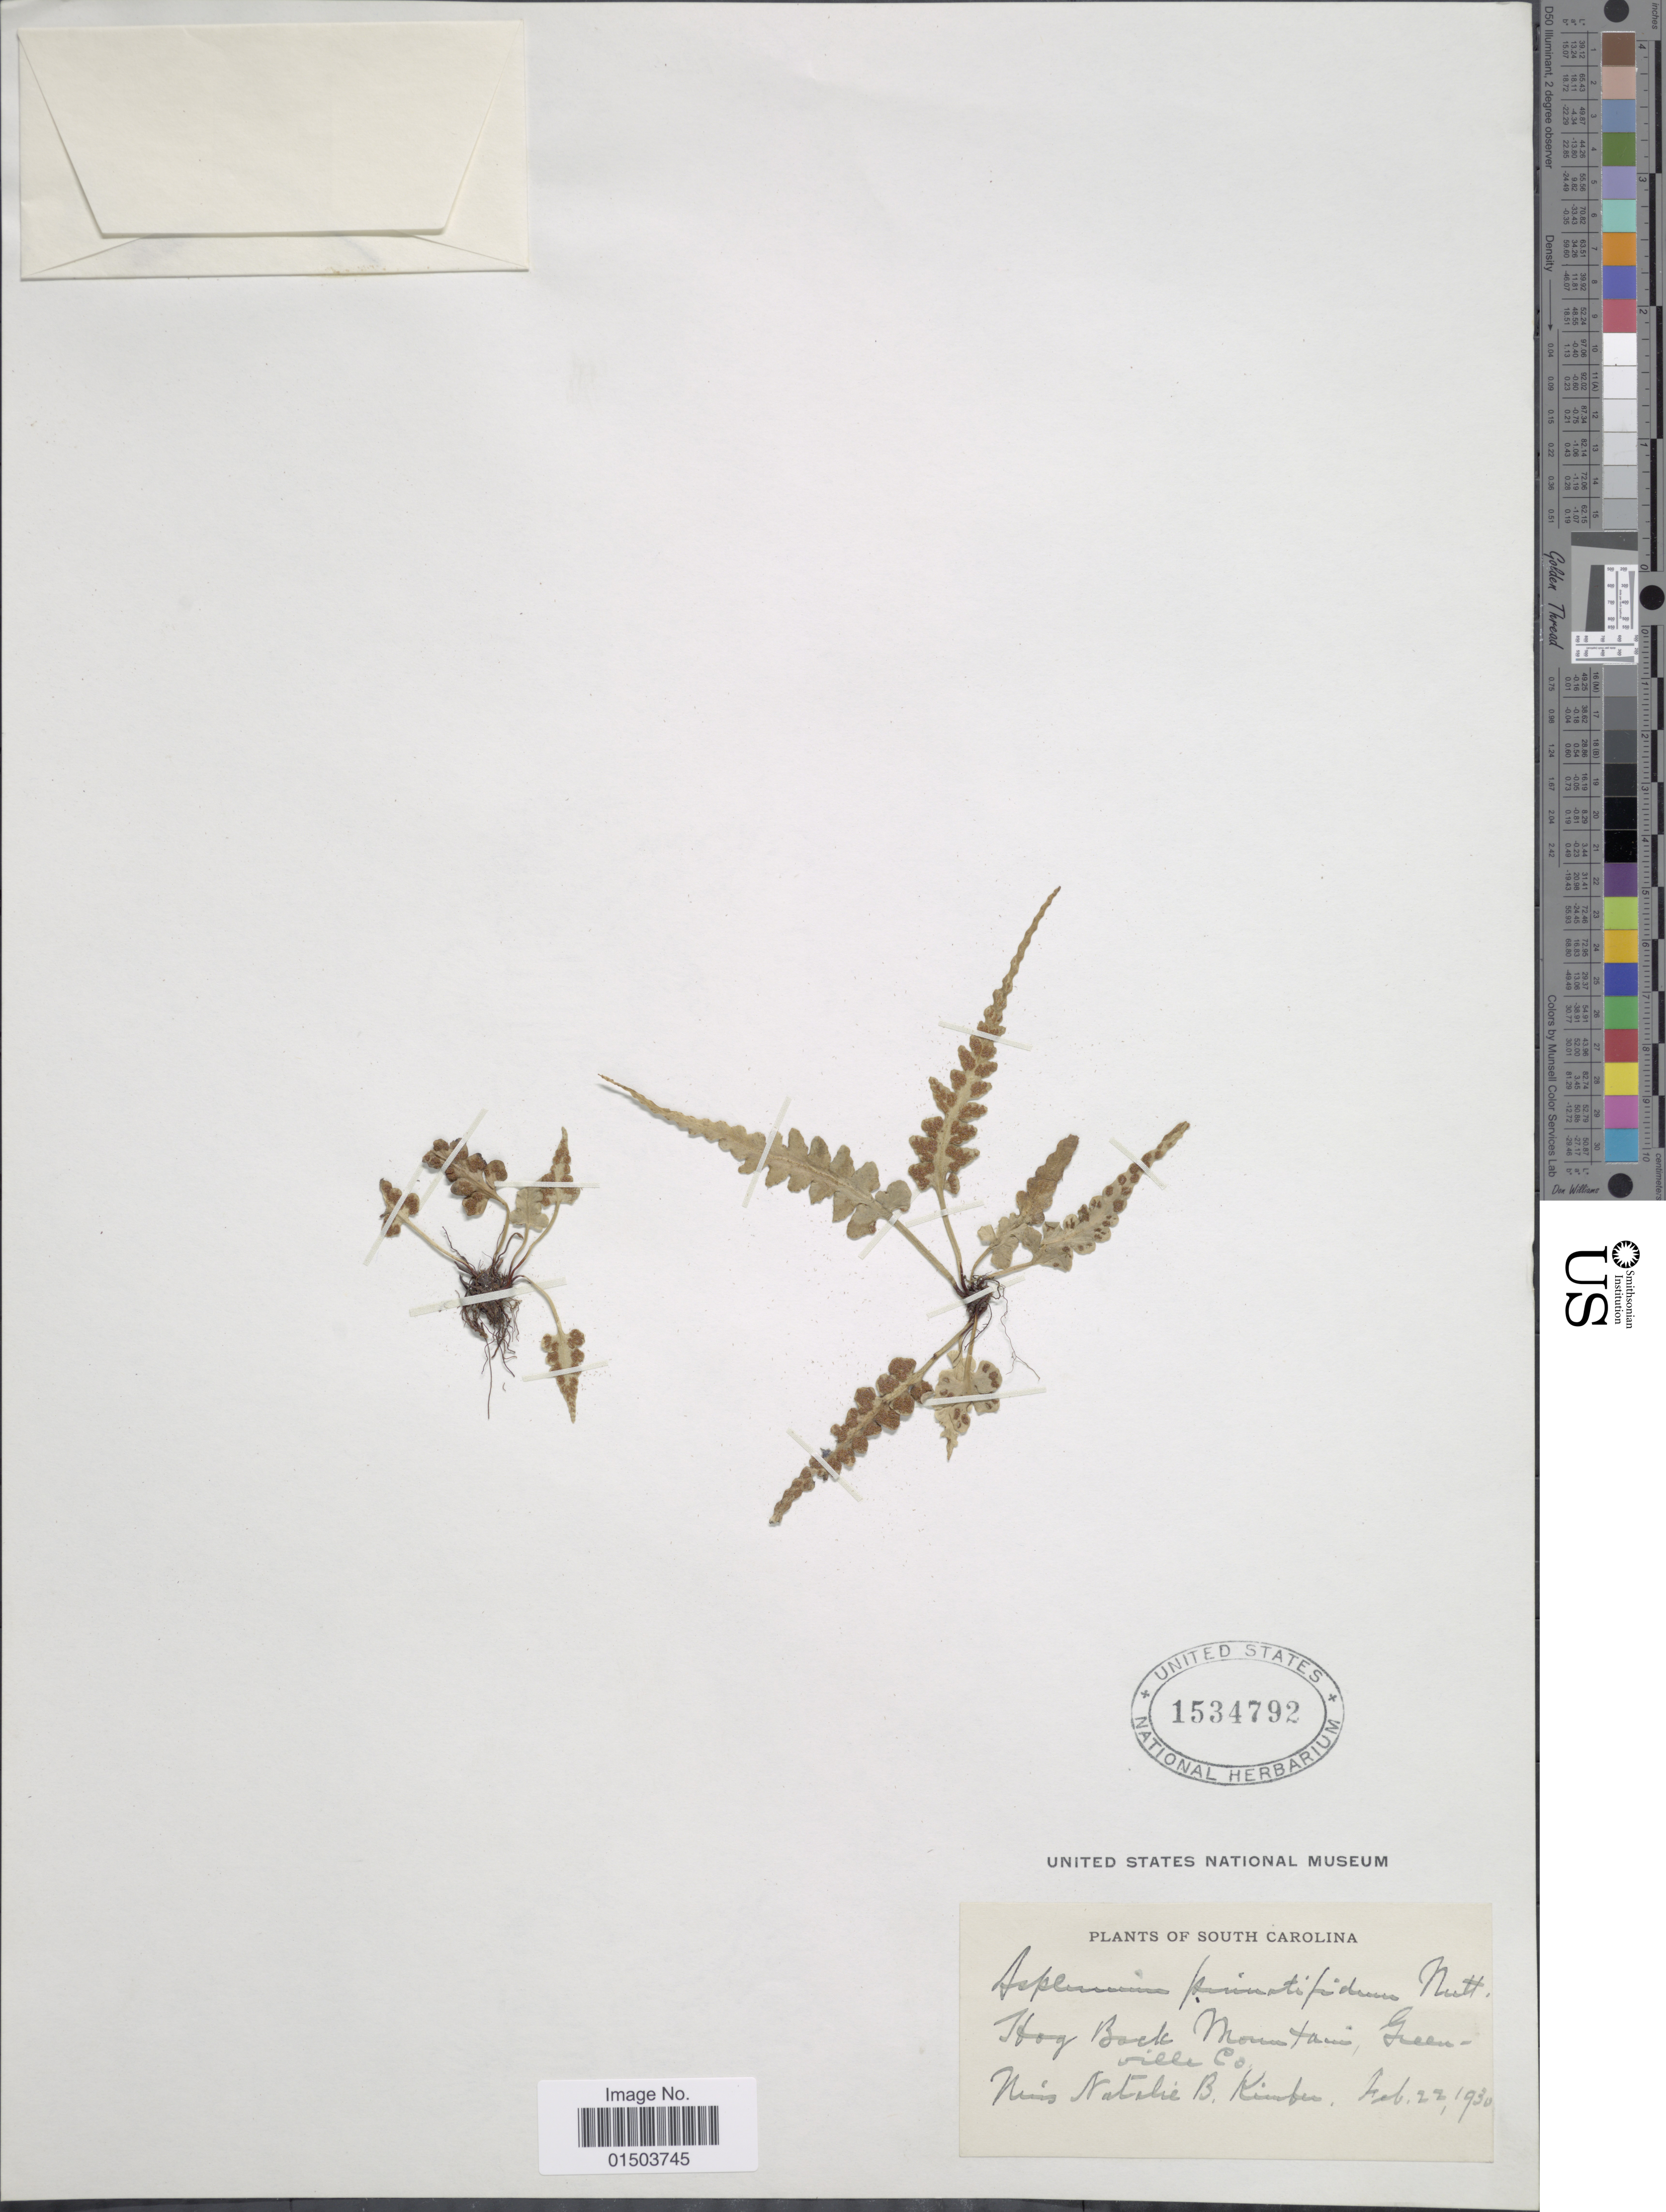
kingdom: Plantae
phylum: Tracheophyta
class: Polypodiopsida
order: Polypodiales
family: Aspleniaceae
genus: Asplenium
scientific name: Asplenium pinnatifidum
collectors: N. Kimber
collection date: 1930-02-22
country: United States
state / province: South Carolina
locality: Hog Back Mountains, Greenville Co.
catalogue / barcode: US 1534792